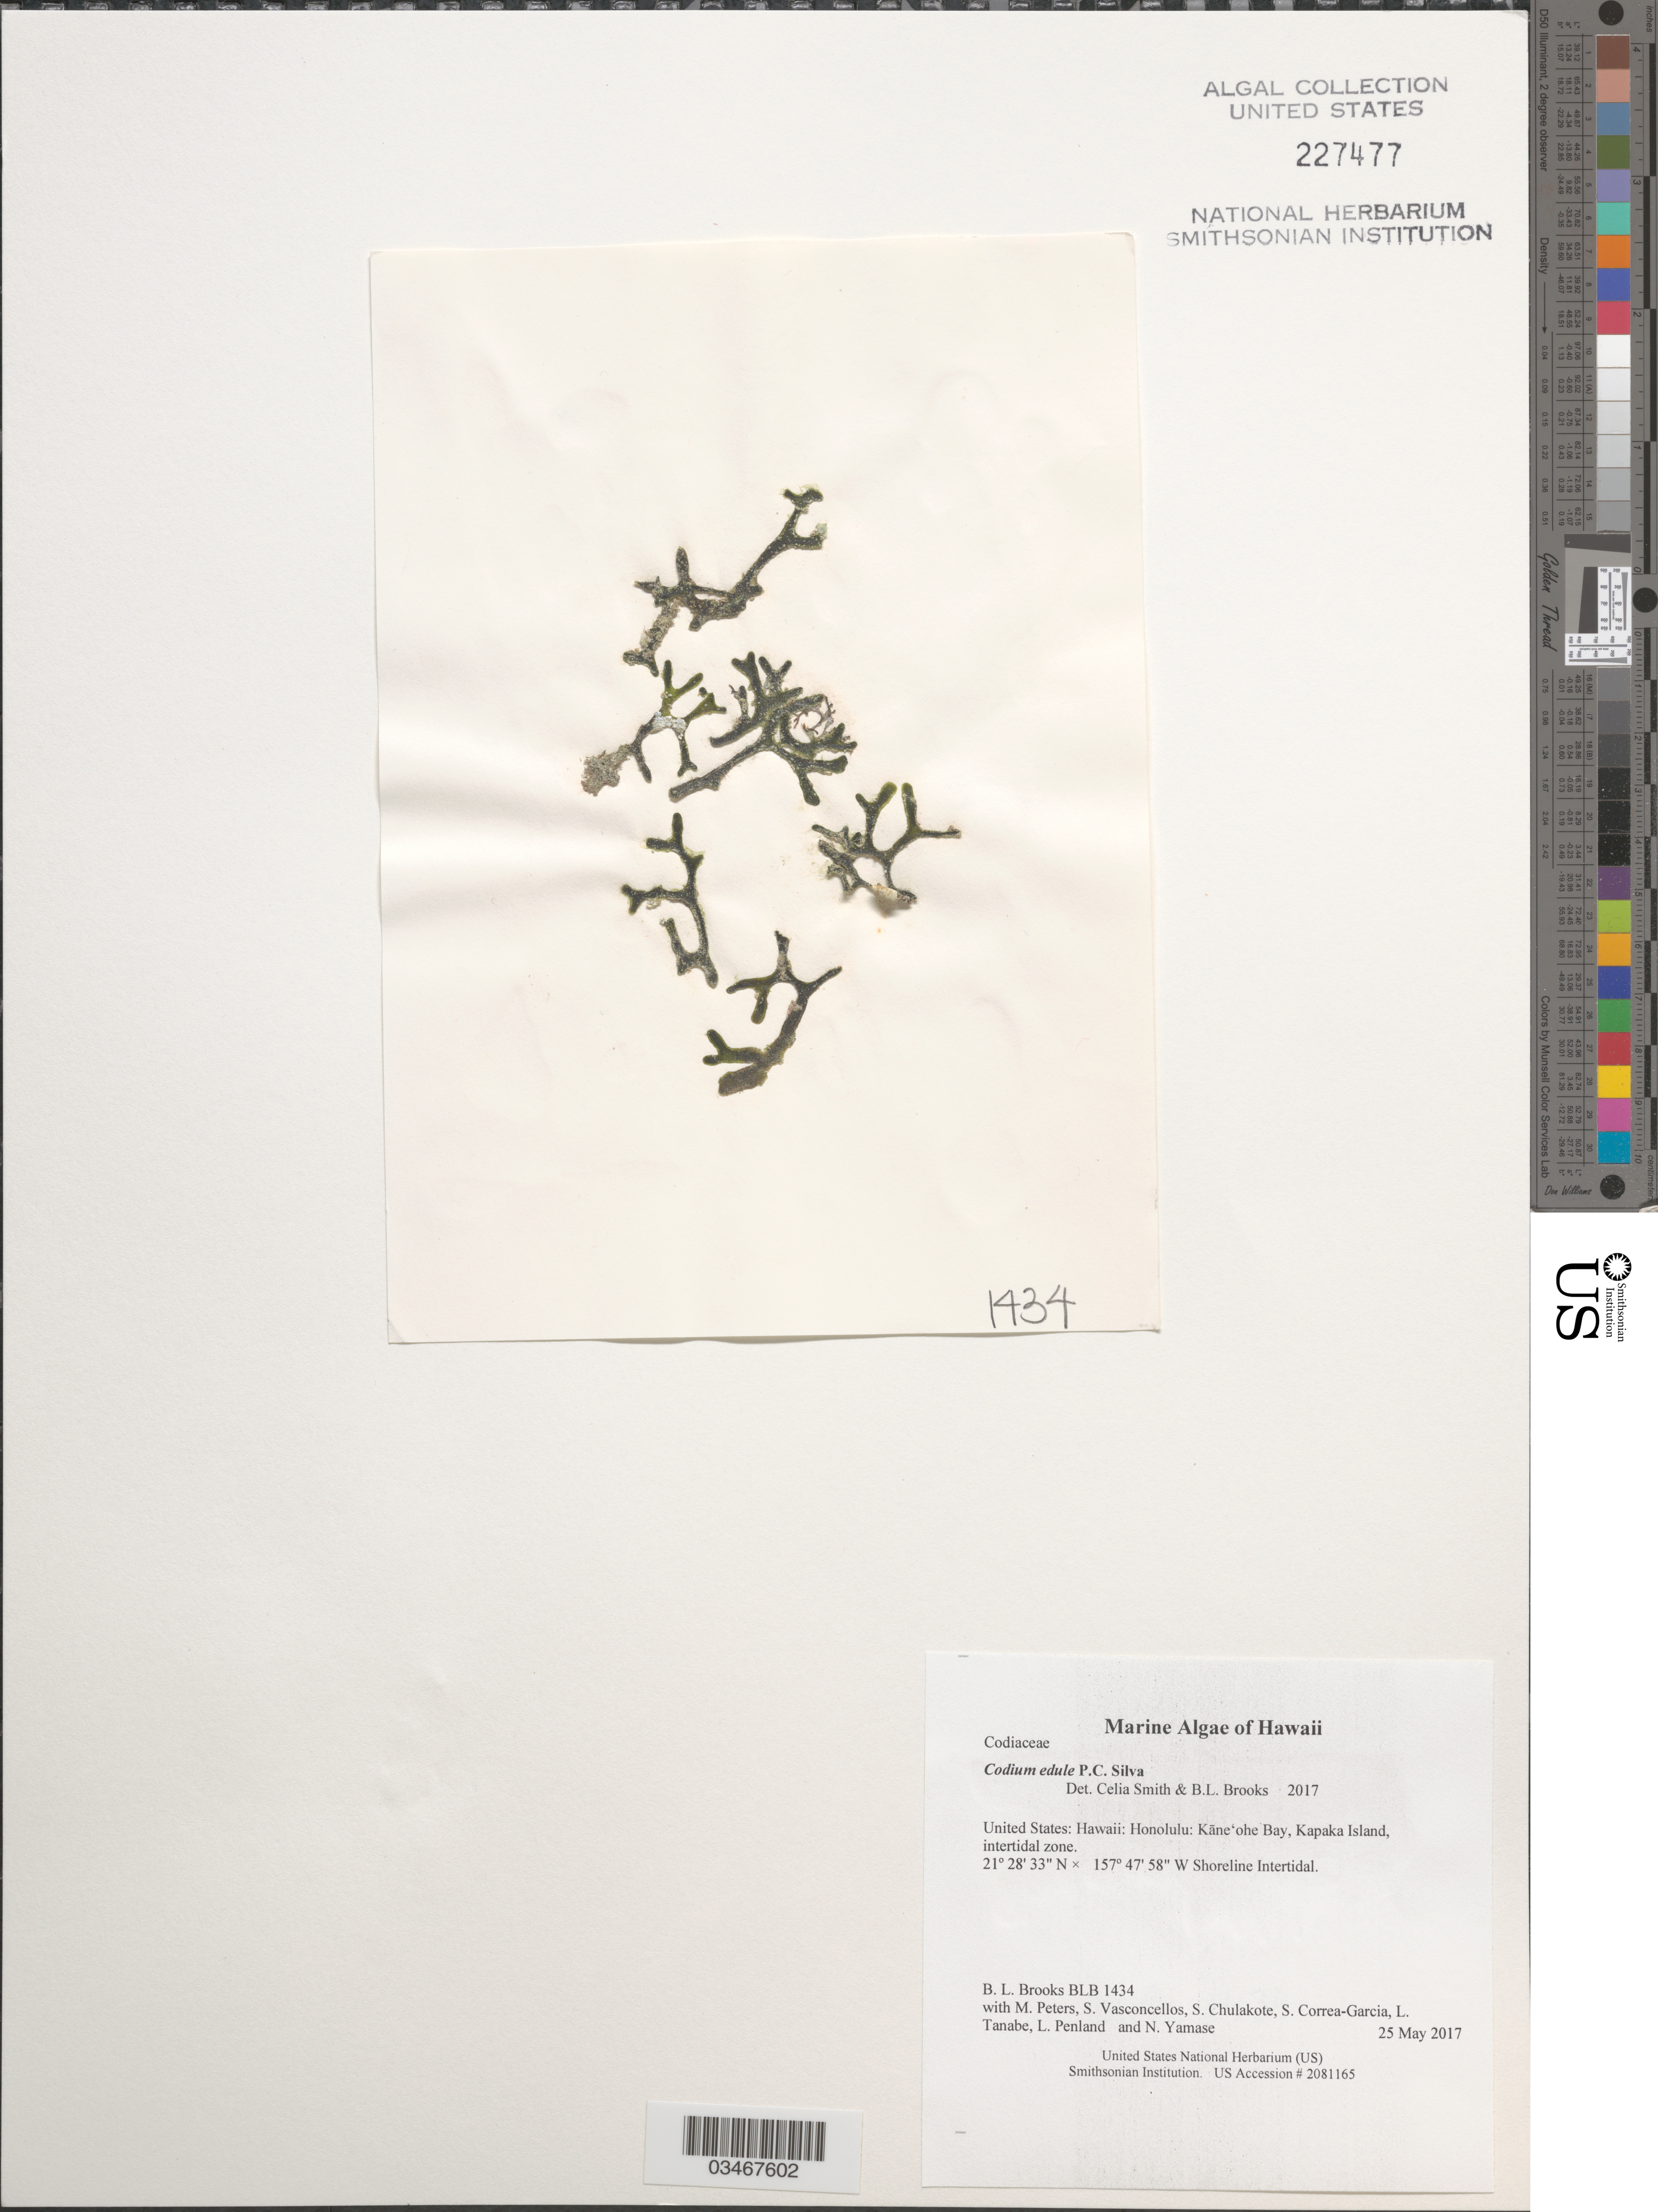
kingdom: Plantae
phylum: Chlorophyta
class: Ulvophyceae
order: Bryopsidales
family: Codiaceae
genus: Codium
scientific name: Codium edule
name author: P.C. Silva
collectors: B. Brooks, M. Peters, S. Vasconcellos, S. Chulakote & et al.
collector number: BLB 1434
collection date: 2017-05-25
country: United States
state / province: Hawaii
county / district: Honolulu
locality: Honolulu: Kāne'ohe Bay, Kapaka Island, intertidal zone.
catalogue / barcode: US 227477